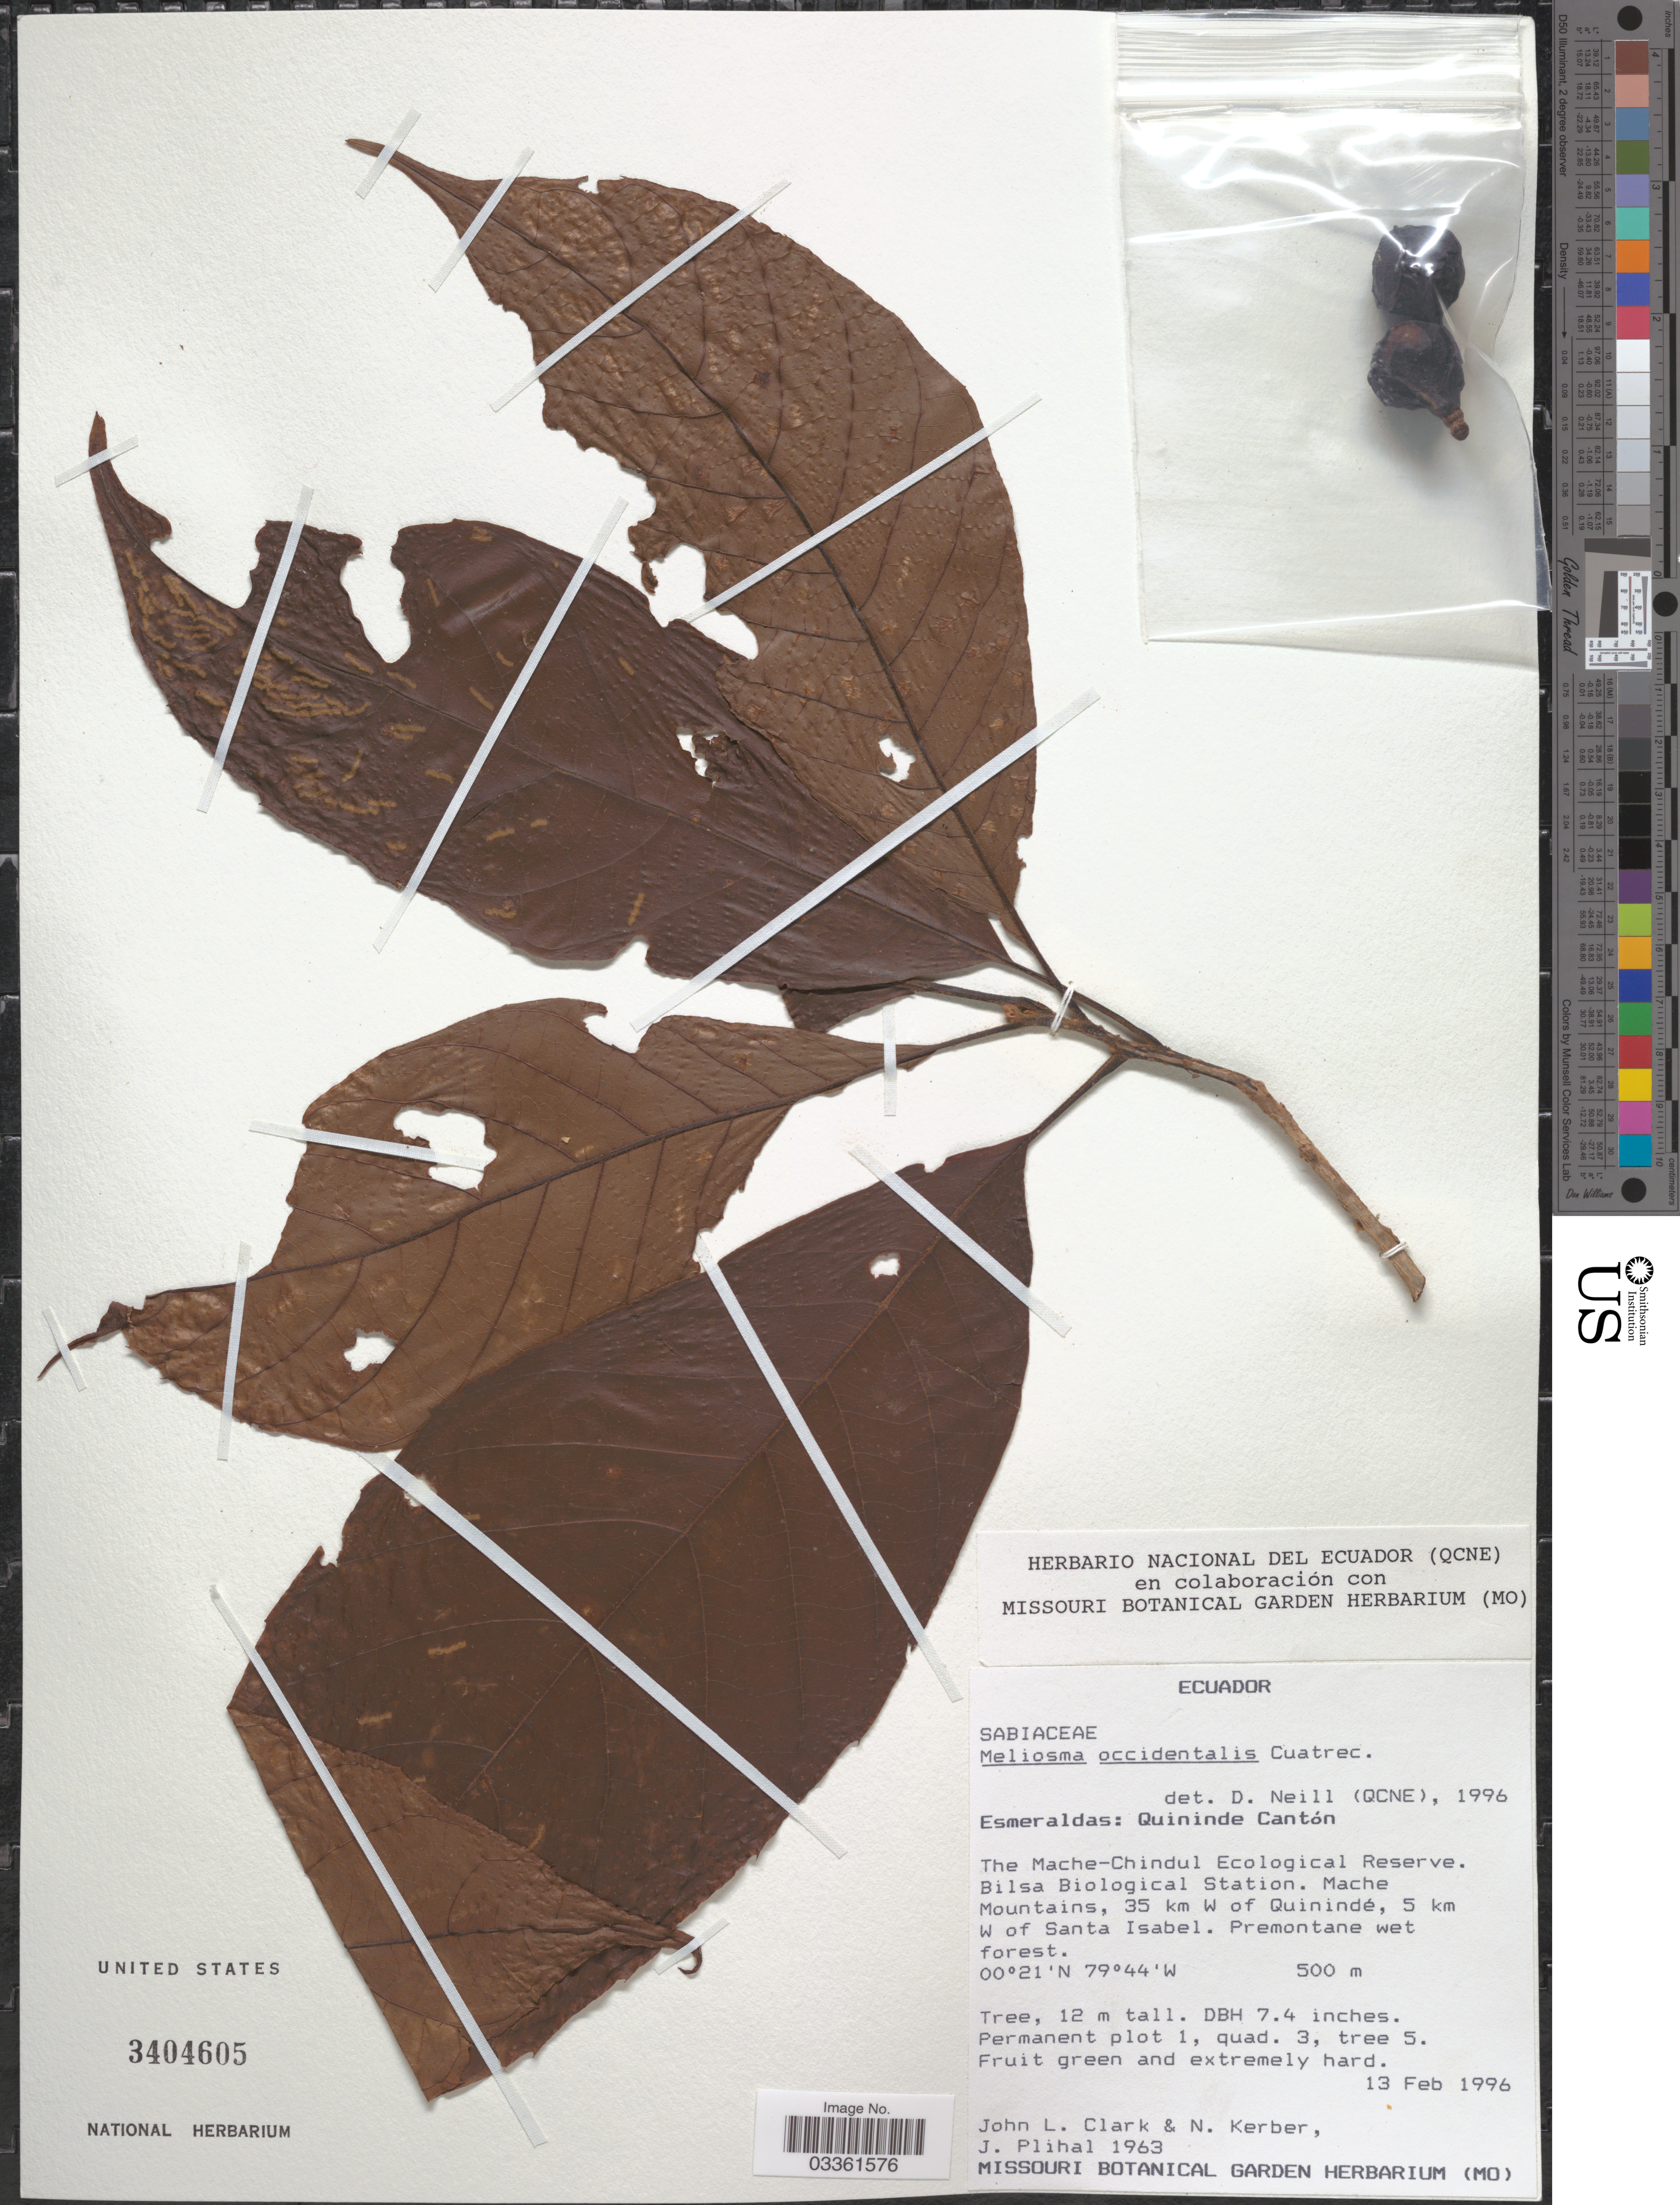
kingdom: Plantae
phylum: Tracheophyta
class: Magnoliopsida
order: Proteales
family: Sabiaceae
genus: Meliosma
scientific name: Meliosma occidentalis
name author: Cuatrec.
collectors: J. L. Clark, N. Kerber & J. Plihal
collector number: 1963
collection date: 1996-02-13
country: Ecuador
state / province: Esmeraldas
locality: The Mache-Chundul Ecological Reserve. Bilsa Biological Station. Mache Mountains, 35 km W of Quinindé, 5 km W of Santa Isabel.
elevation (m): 500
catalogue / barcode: US 3404605